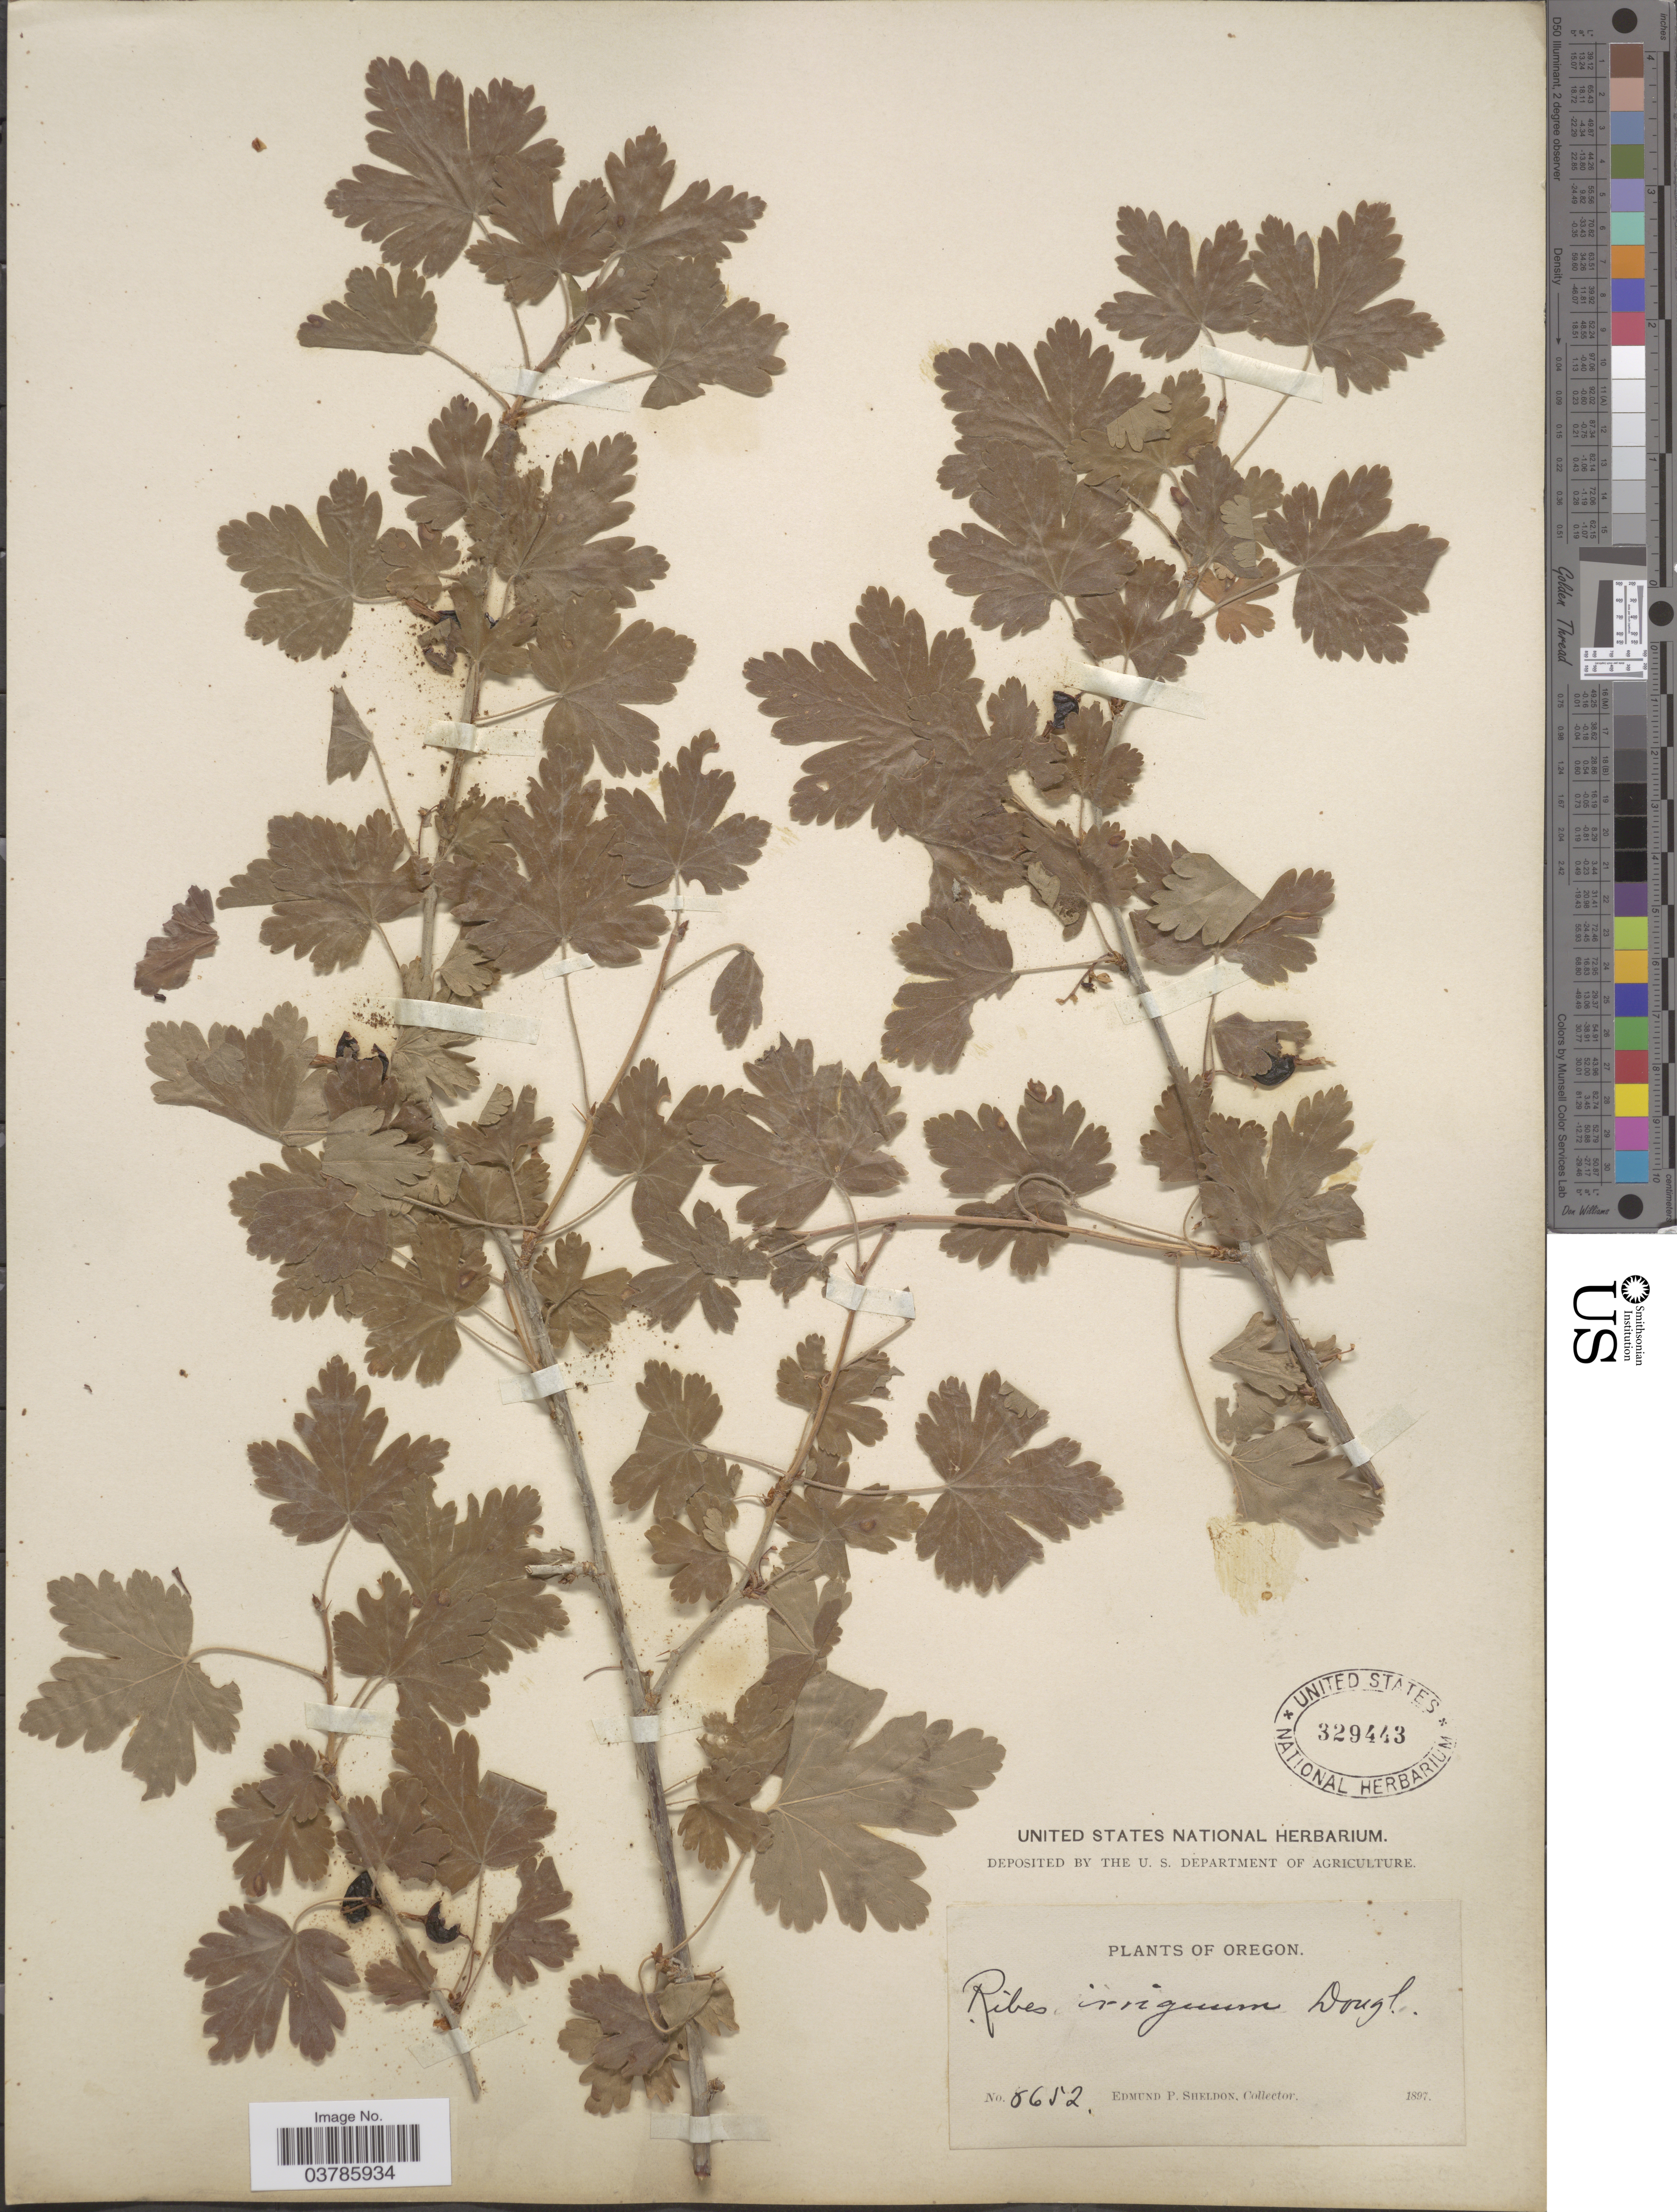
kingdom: Plantae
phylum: Tracheophyta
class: Magnoliopsida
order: Saxifragales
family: Grossulariaceae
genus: Ribes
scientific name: Ribes oxyacanthoides var. irriguum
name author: (Douglas) Jancz.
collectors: E. P. Sheldon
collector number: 8652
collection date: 1897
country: United States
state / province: Oregon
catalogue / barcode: US 329443